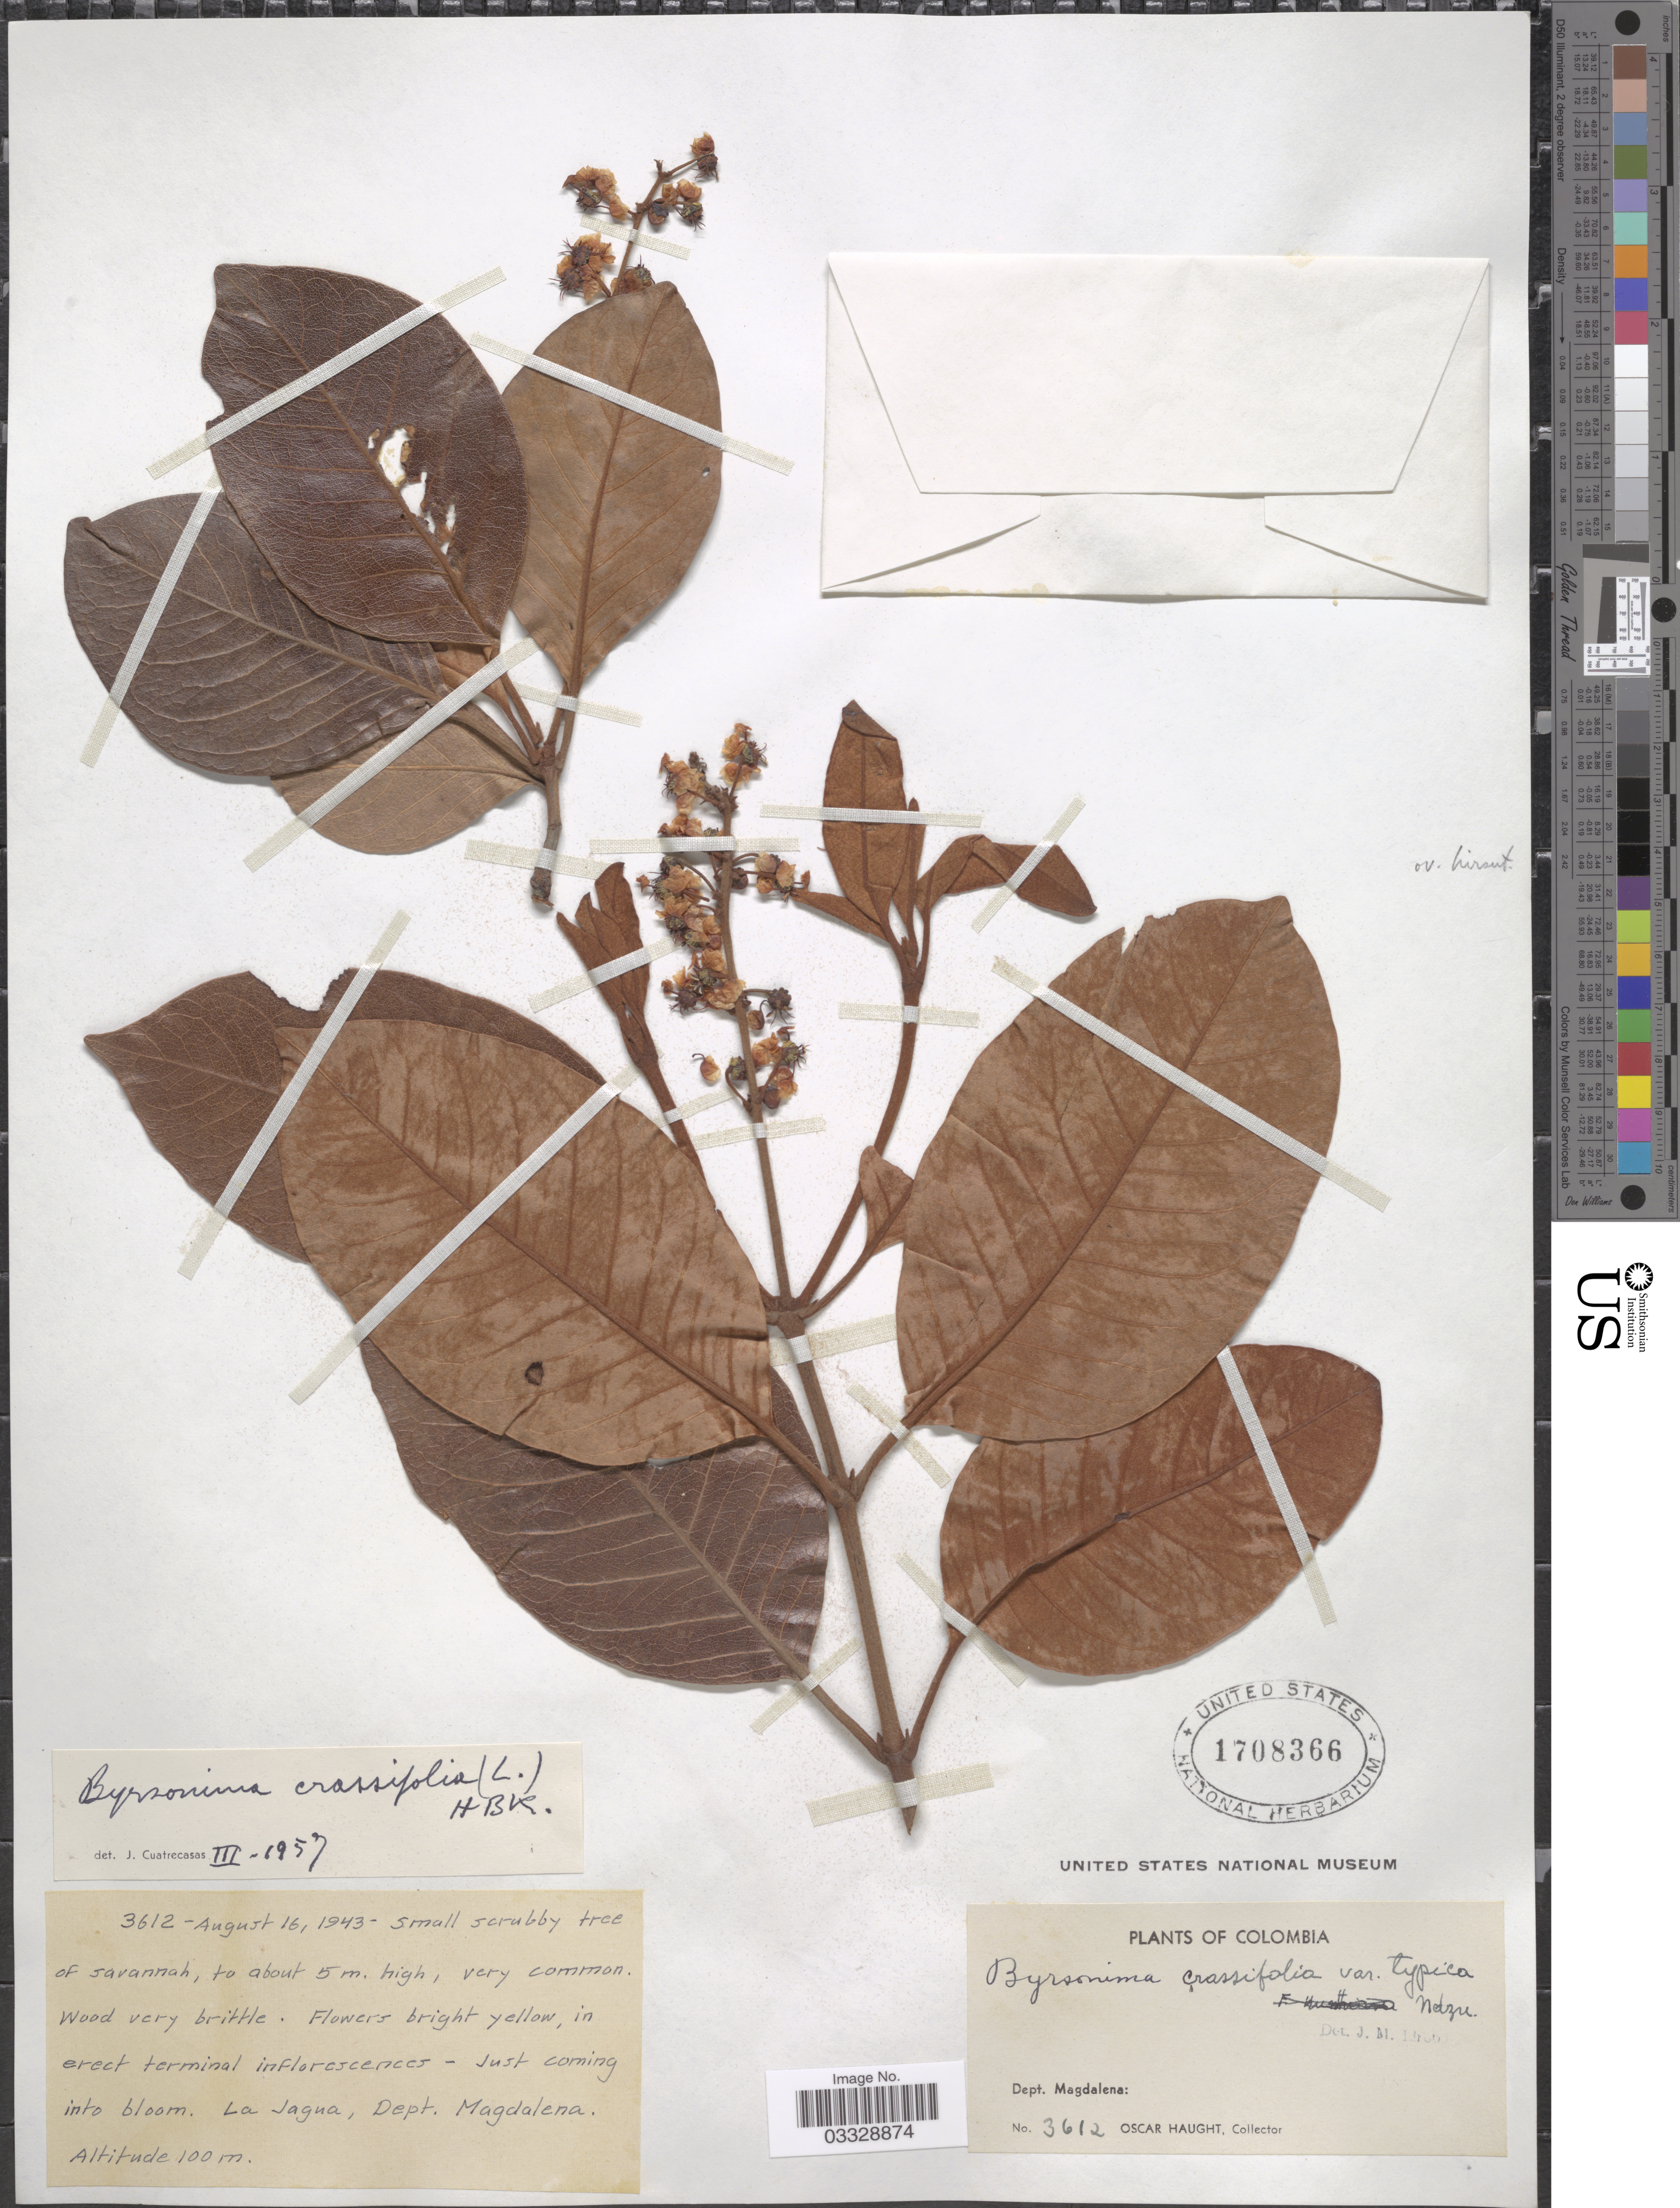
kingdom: Plantae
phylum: Tracheophyta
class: Magnoliopsida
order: Malpighiales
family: Malpighiaceae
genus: Byrsonima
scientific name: Byrsonima crassifolia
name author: (L.) Kunth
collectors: O. L. Haught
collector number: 3612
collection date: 1943-08-16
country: Colombia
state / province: Magdalena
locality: La Jagua, Dept. Magdalena.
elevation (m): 100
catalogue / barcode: US 1708366